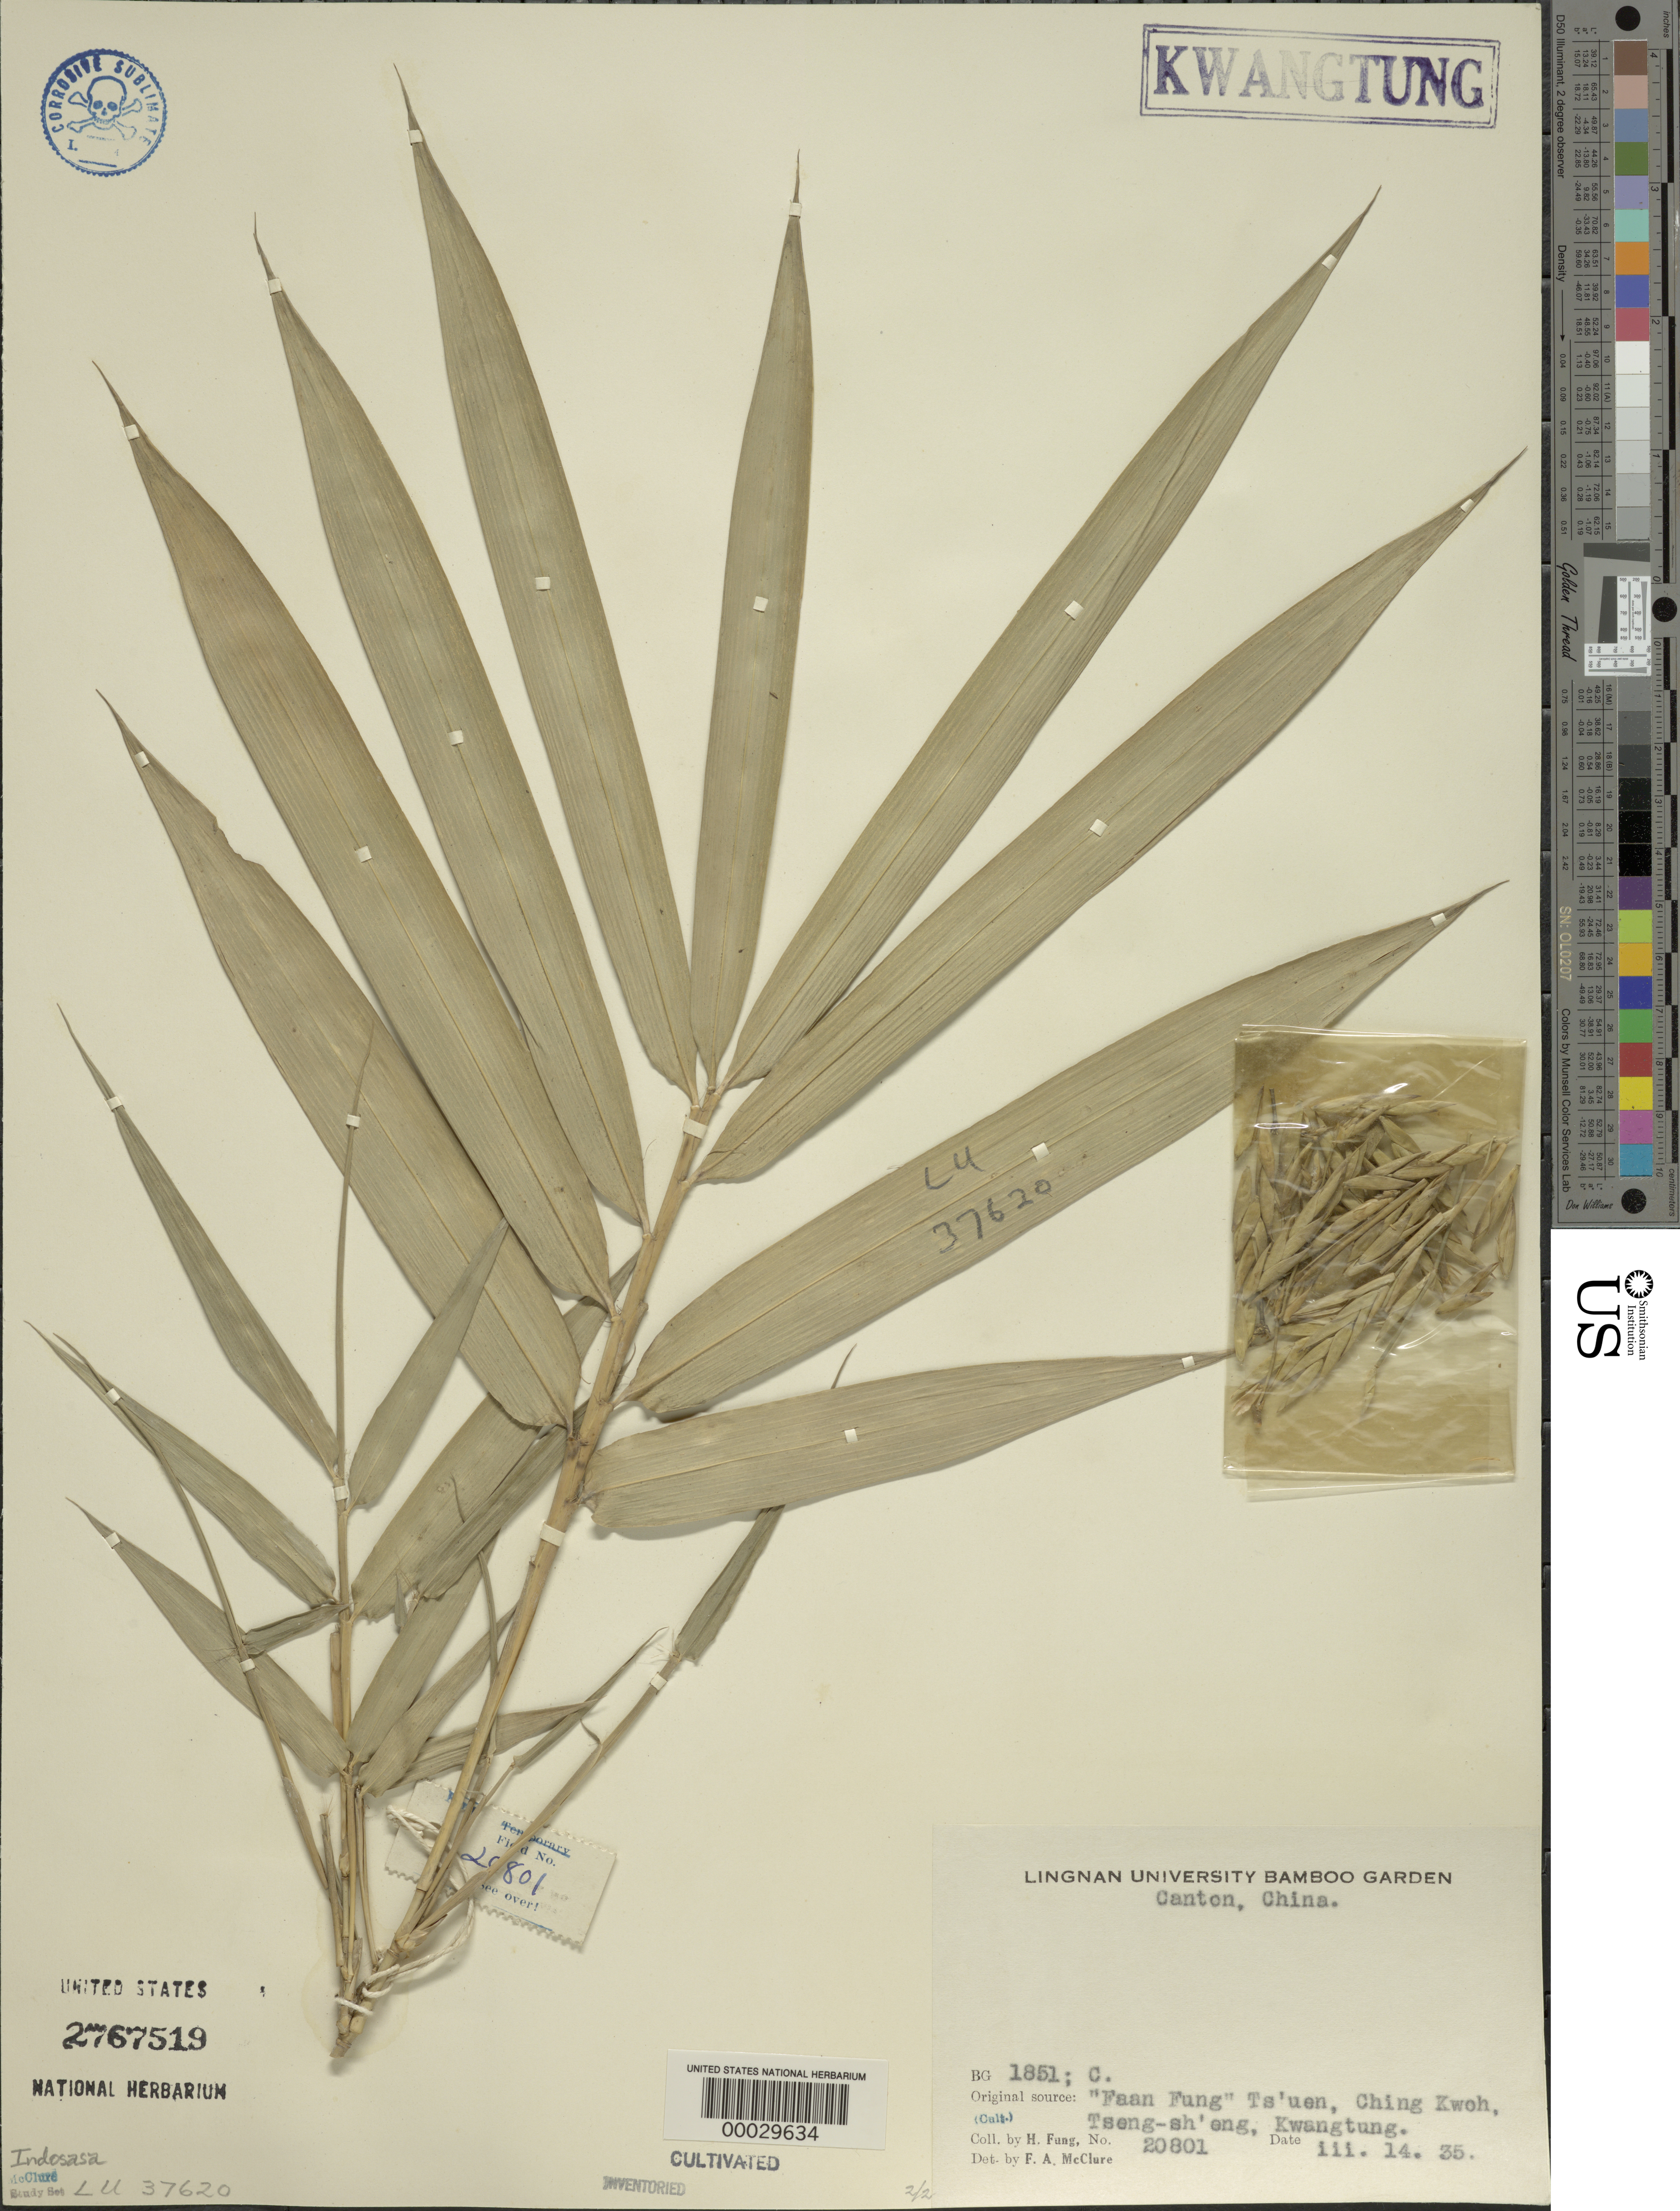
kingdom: Plantae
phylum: Tracheophyta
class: Liliopsida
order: Poales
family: Poaceae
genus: Indosasa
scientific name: Indosasa sp.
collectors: H. L. Fung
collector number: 20801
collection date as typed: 14 Mar 1935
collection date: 1935-03-14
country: China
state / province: Guangdong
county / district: Guangzhou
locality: L.u. bamboo garden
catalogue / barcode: US 2767519